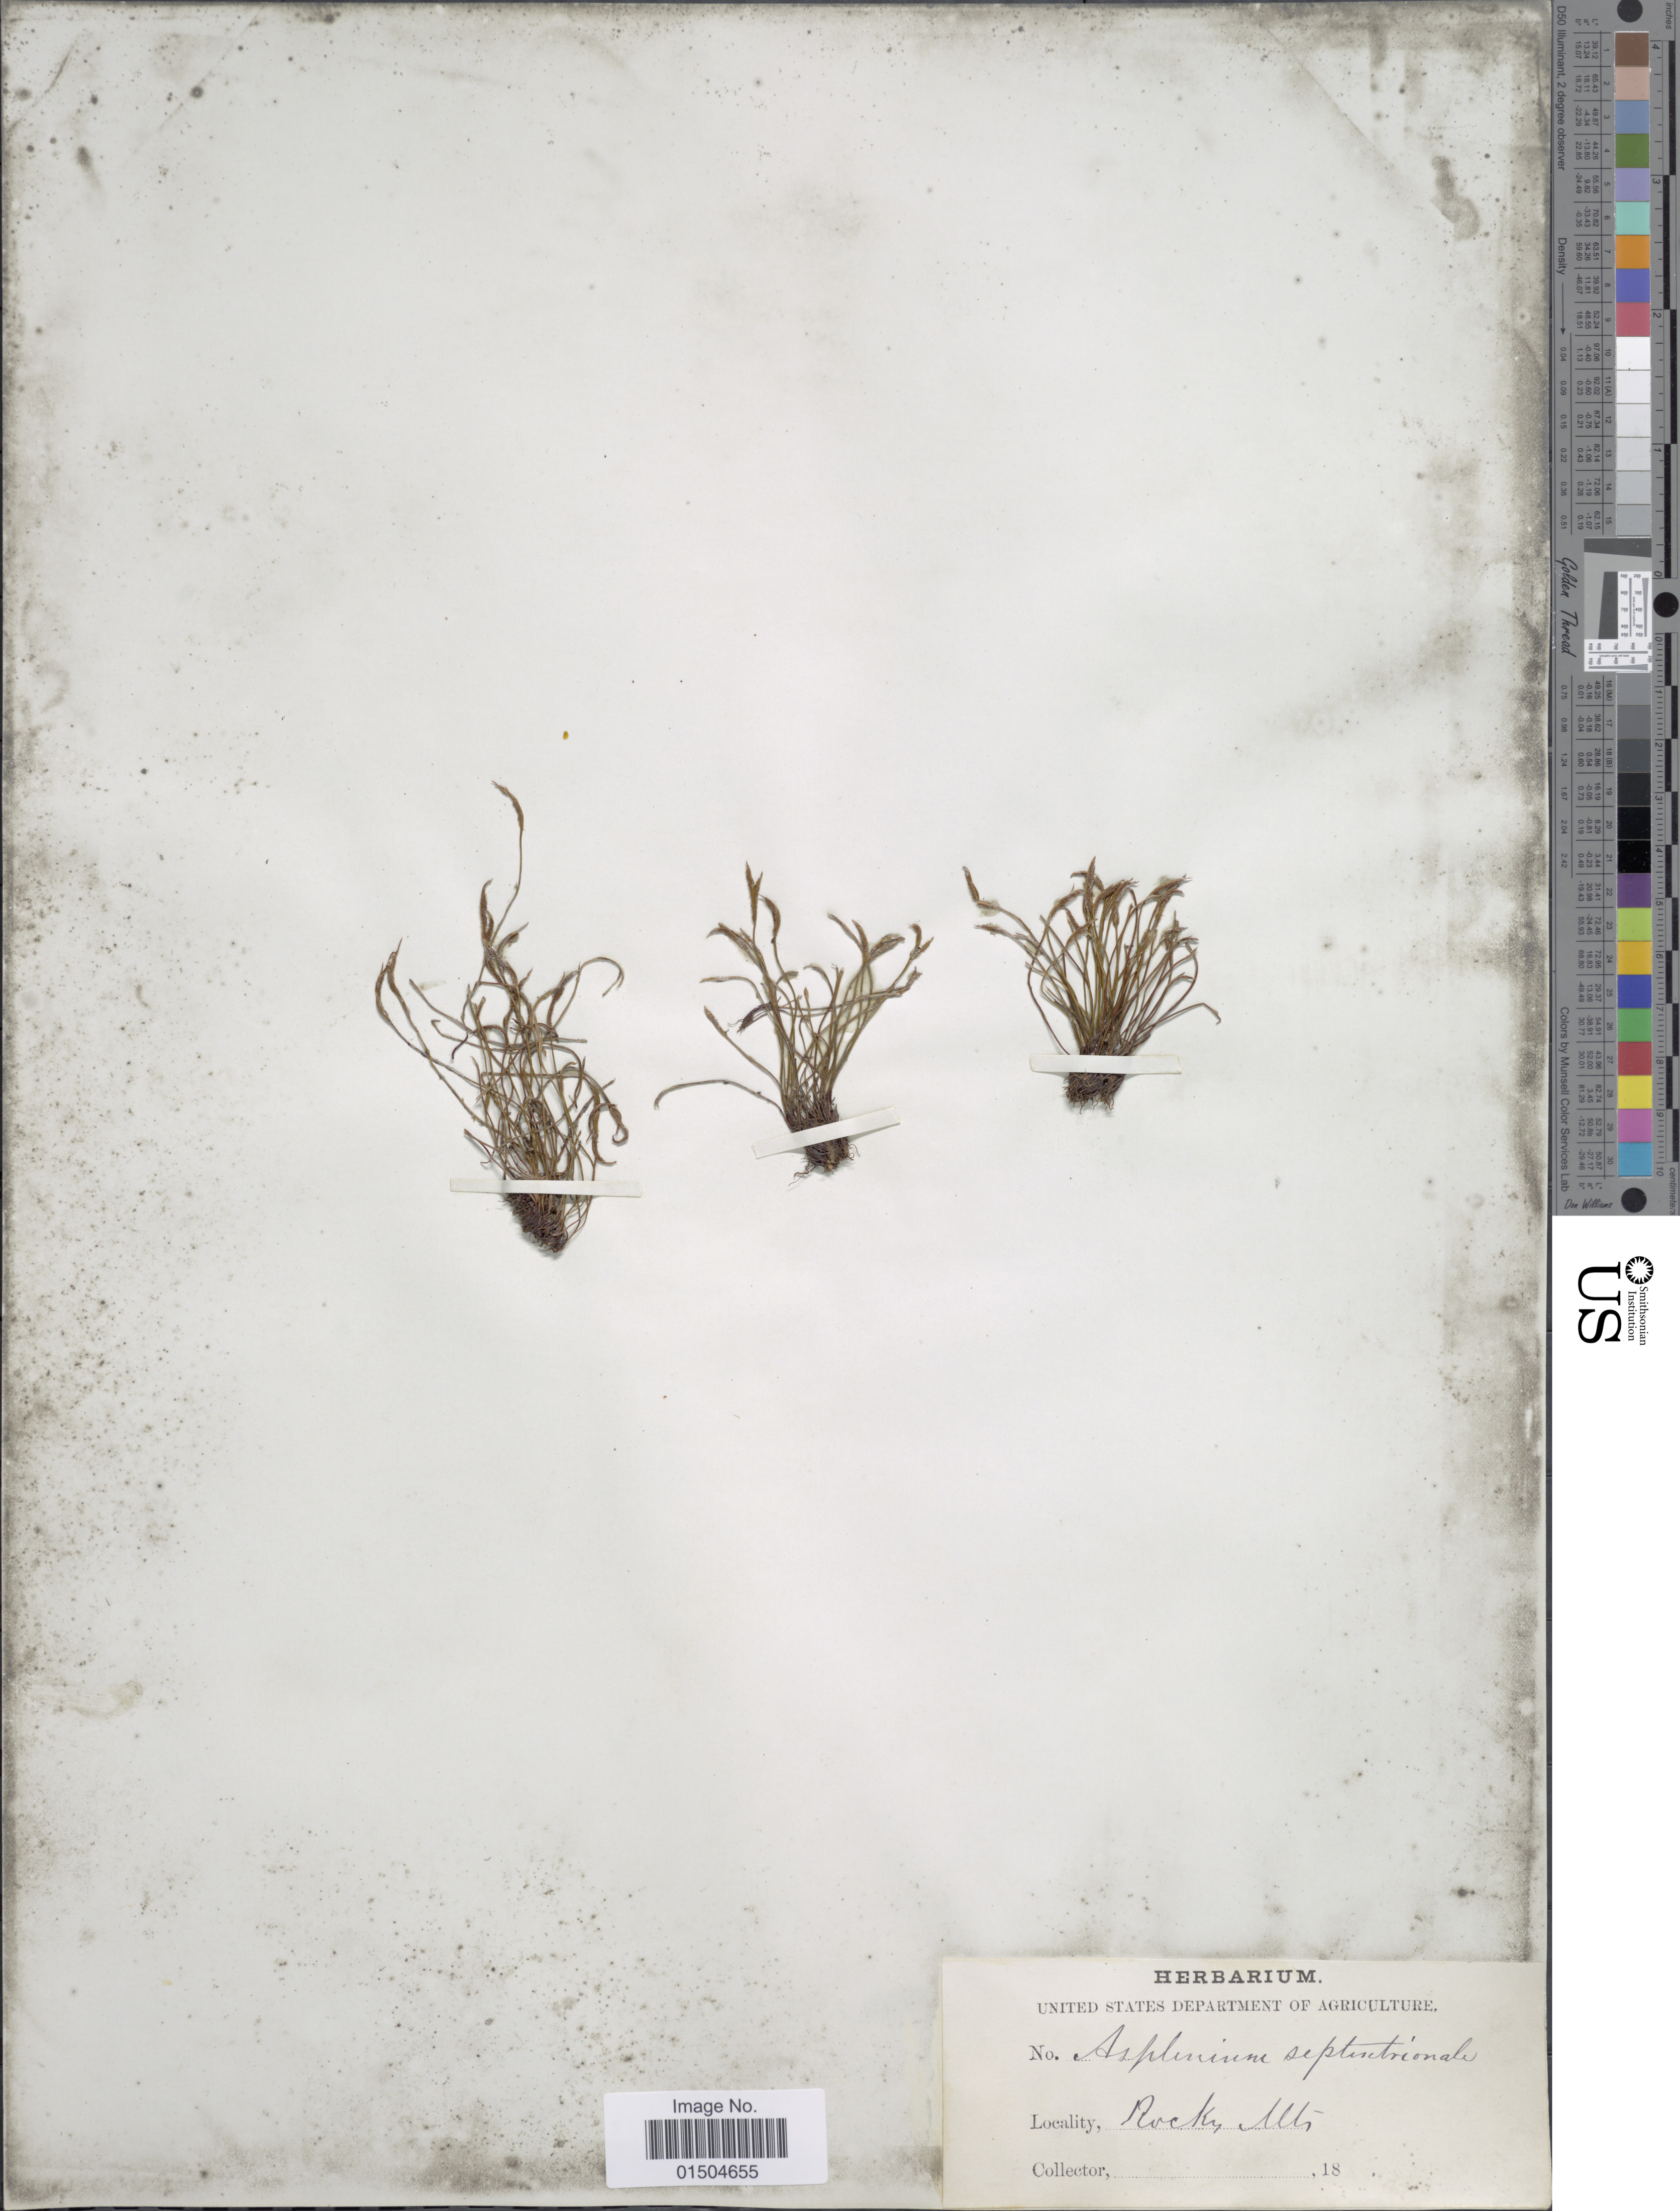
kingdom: Plantae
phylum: Tracheophyta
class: Polypodiopsida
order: Polypodiales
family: Aspleniaceae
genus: Asplenium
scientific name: Asplenium septentrionale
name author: (L.) Hoffm.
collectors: United States Department of Agriculture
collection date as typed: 18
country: United States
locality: Rocky Mts.